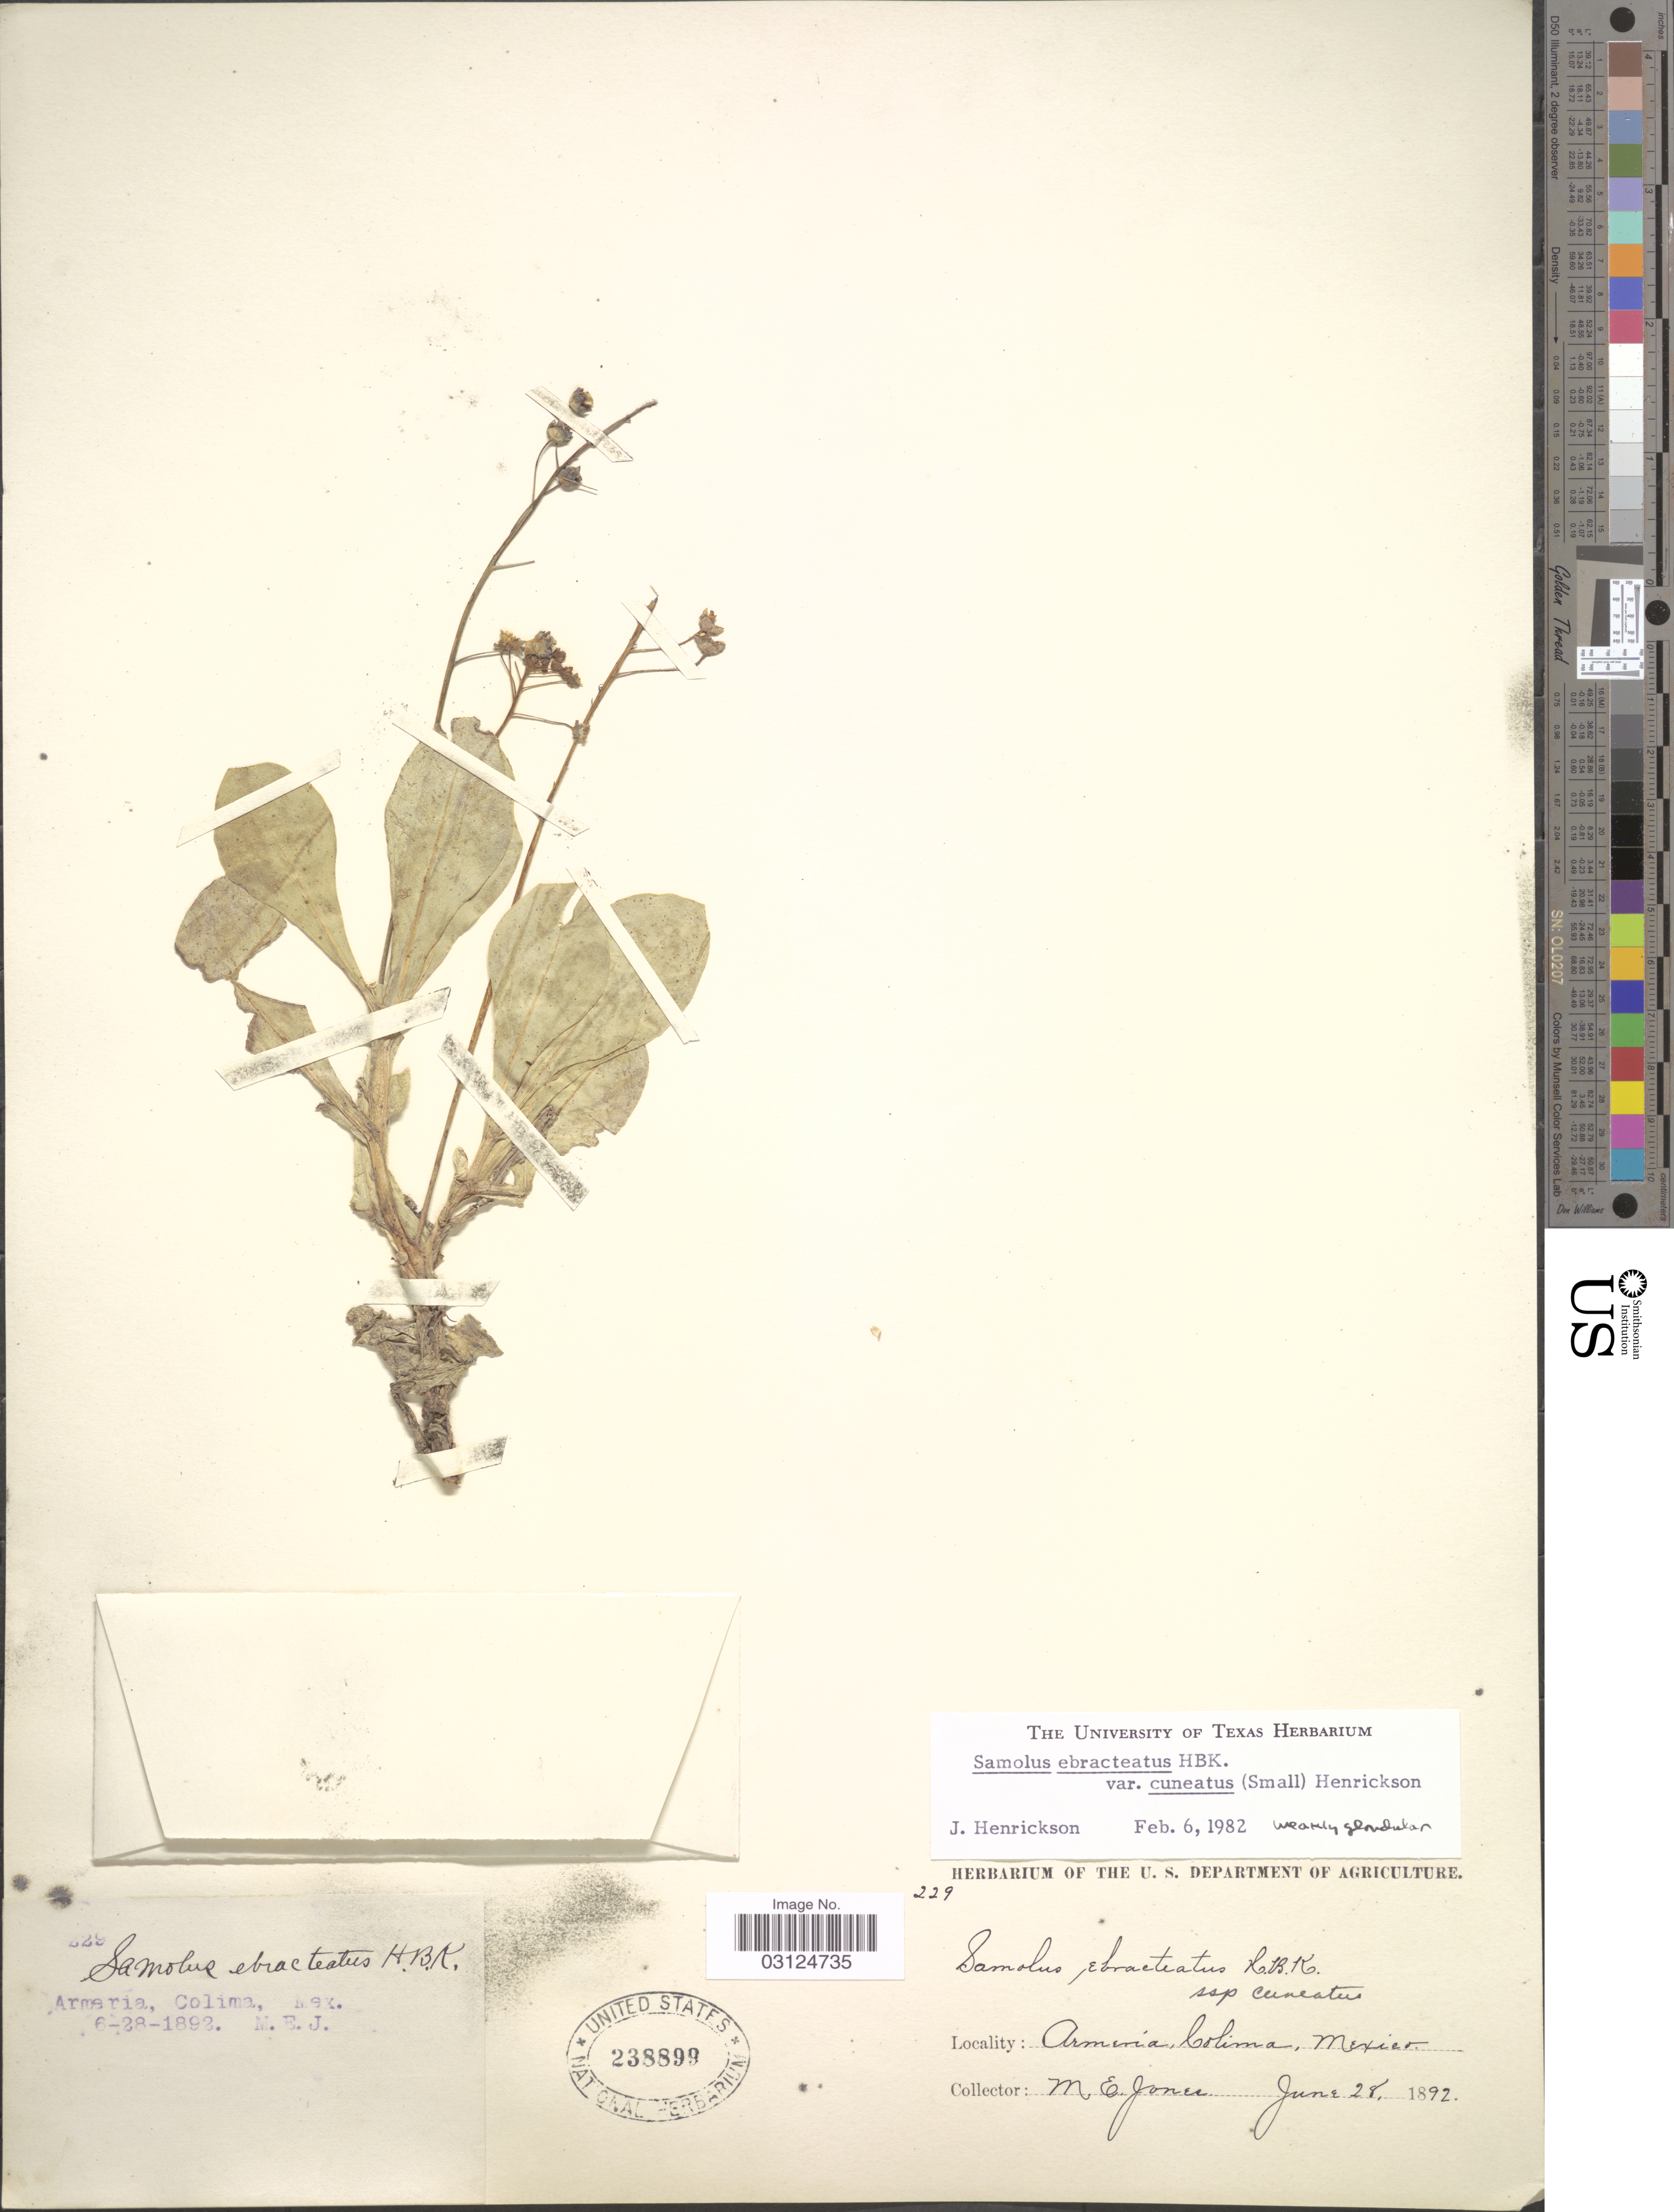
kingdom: Plantae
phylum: Tracheophyta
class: Magnoliopsida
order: Ericales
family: Primulaceae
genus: Samolus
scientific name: Samolus ebracteatus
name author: Kunth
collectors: M. E. Jones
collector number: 229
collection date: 1892-06-28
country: Mexico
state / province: Colima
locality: Armeria, Colima.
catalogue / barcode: US 238899